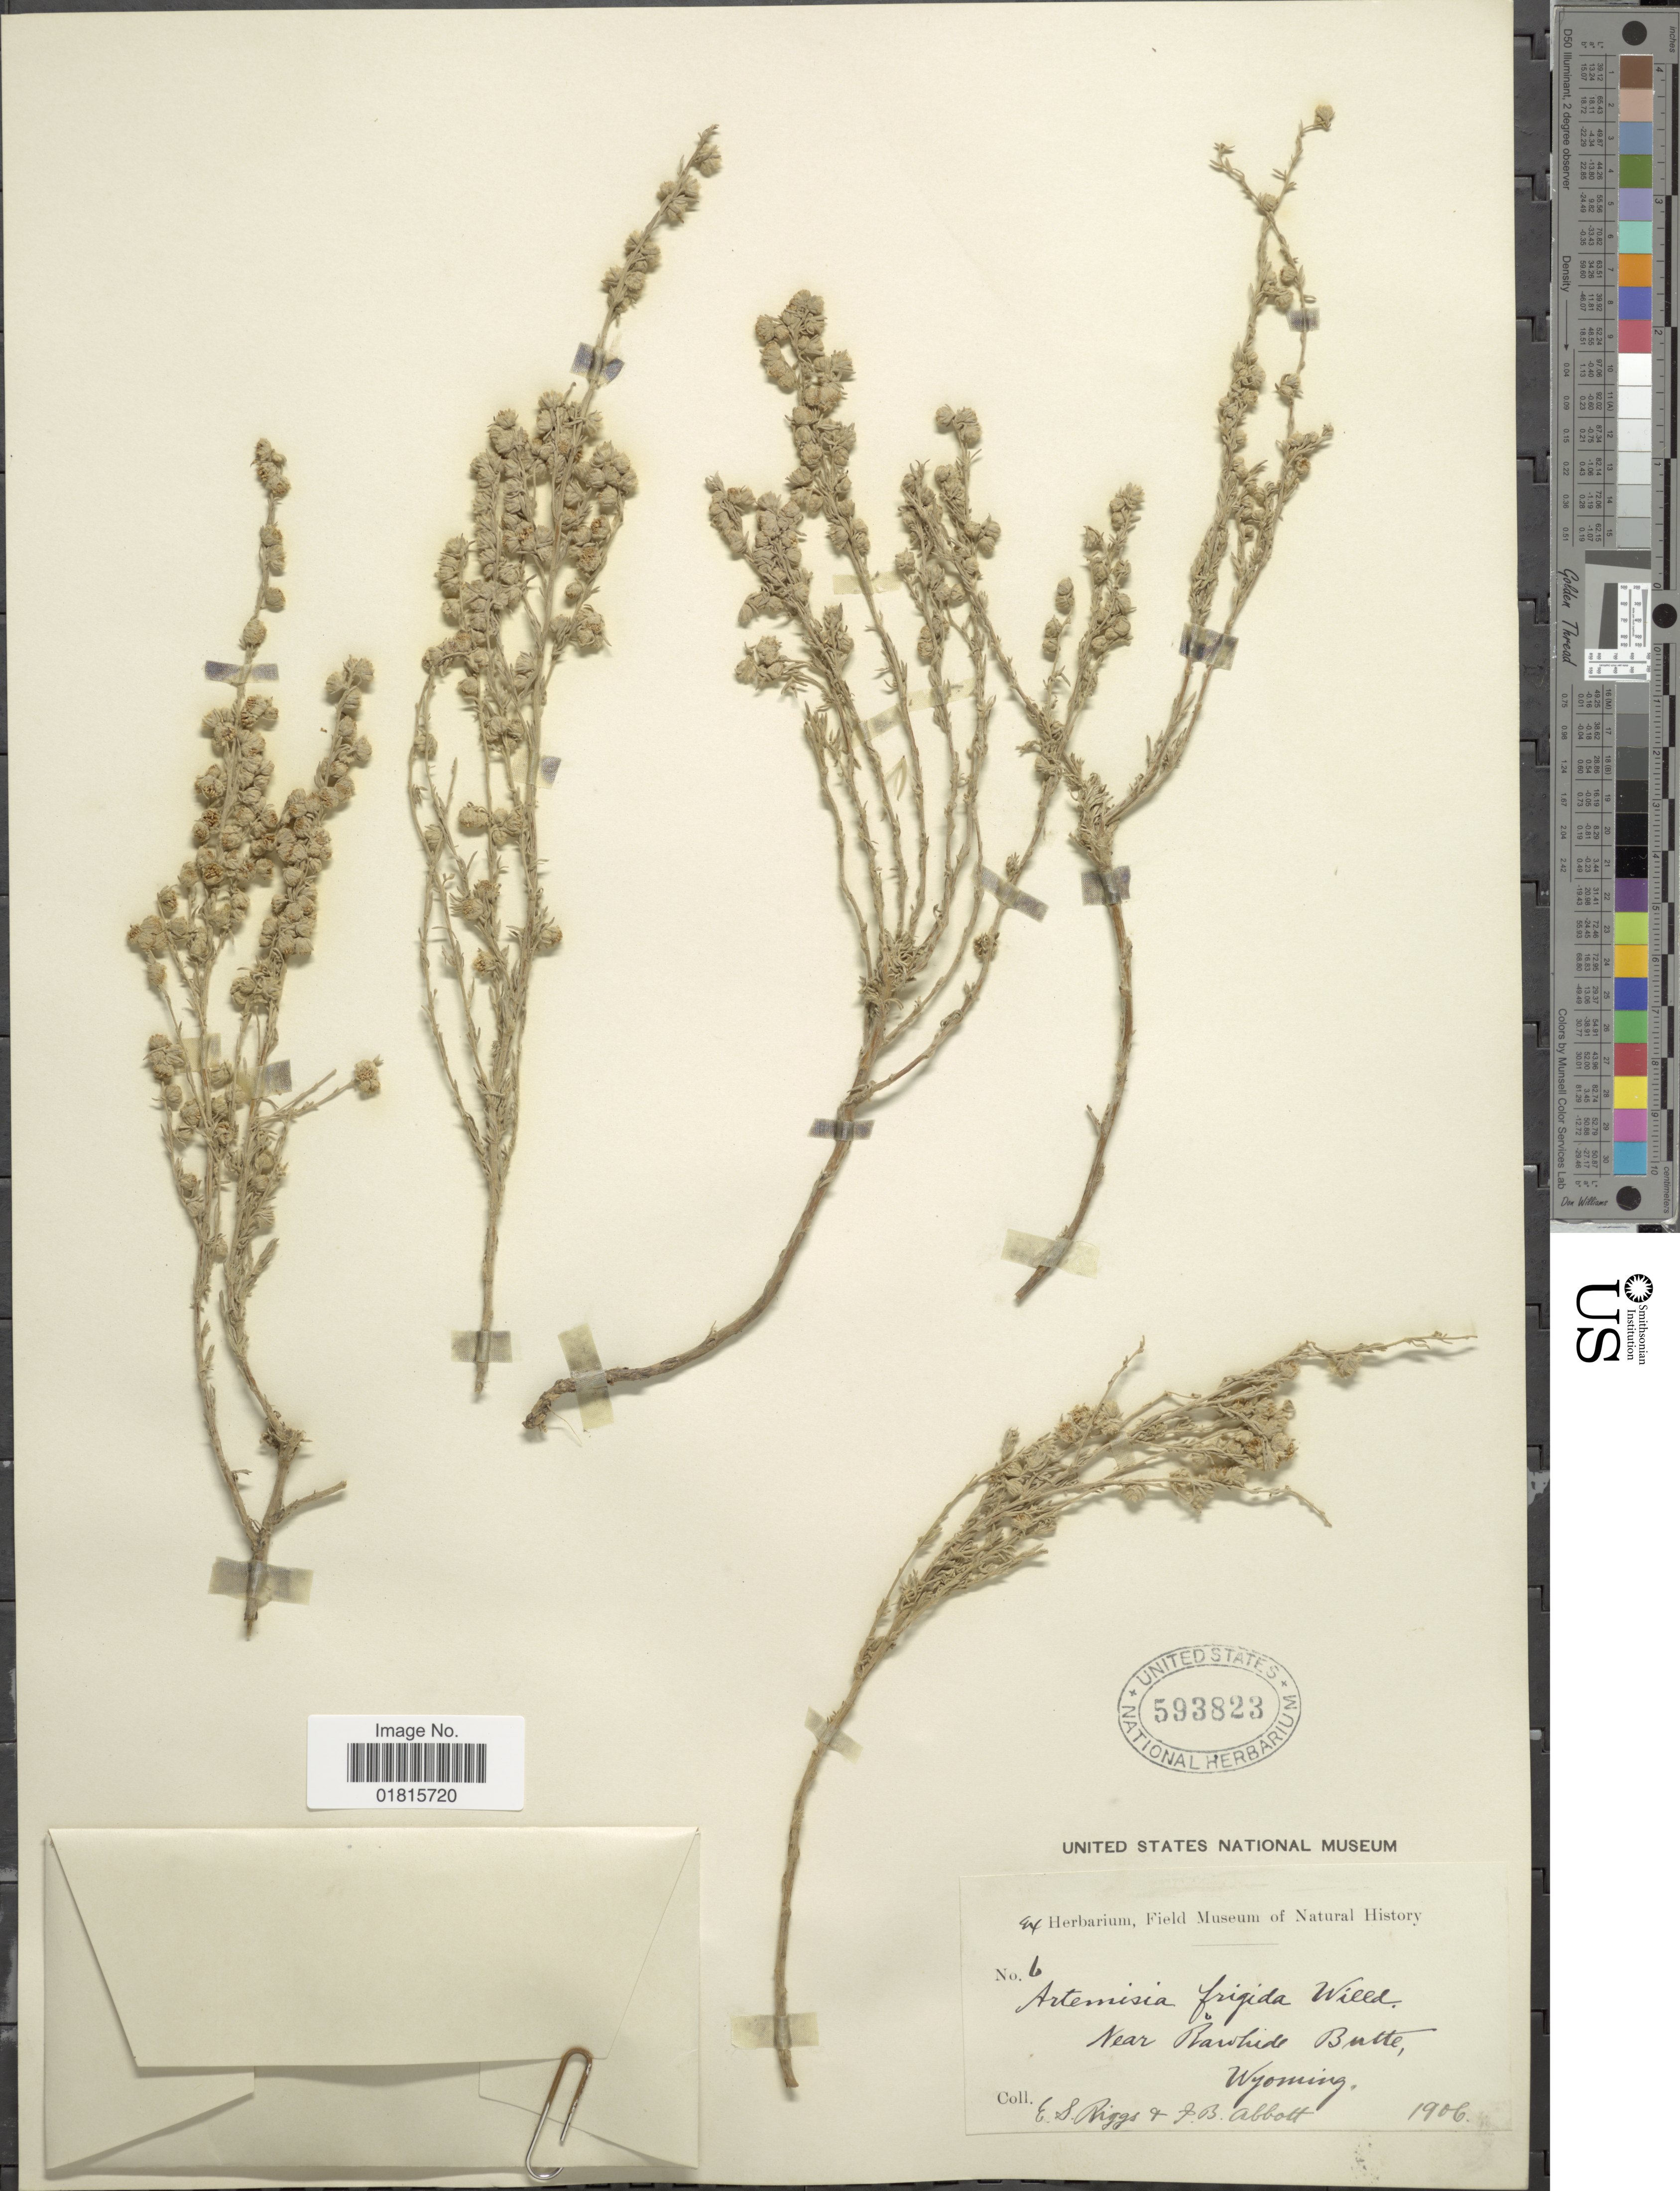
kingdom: Plantae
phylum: Tracheophyta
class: Magnoliopsida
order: Asterales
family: Asteraceae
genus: Artemisia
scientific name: Artemisia frigida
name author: Willd.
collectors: E. Riggs & F. Abbott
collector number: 6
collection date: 1906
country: United States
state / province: Wyoming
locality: Near Rawhide Butte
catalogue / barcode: US 593823